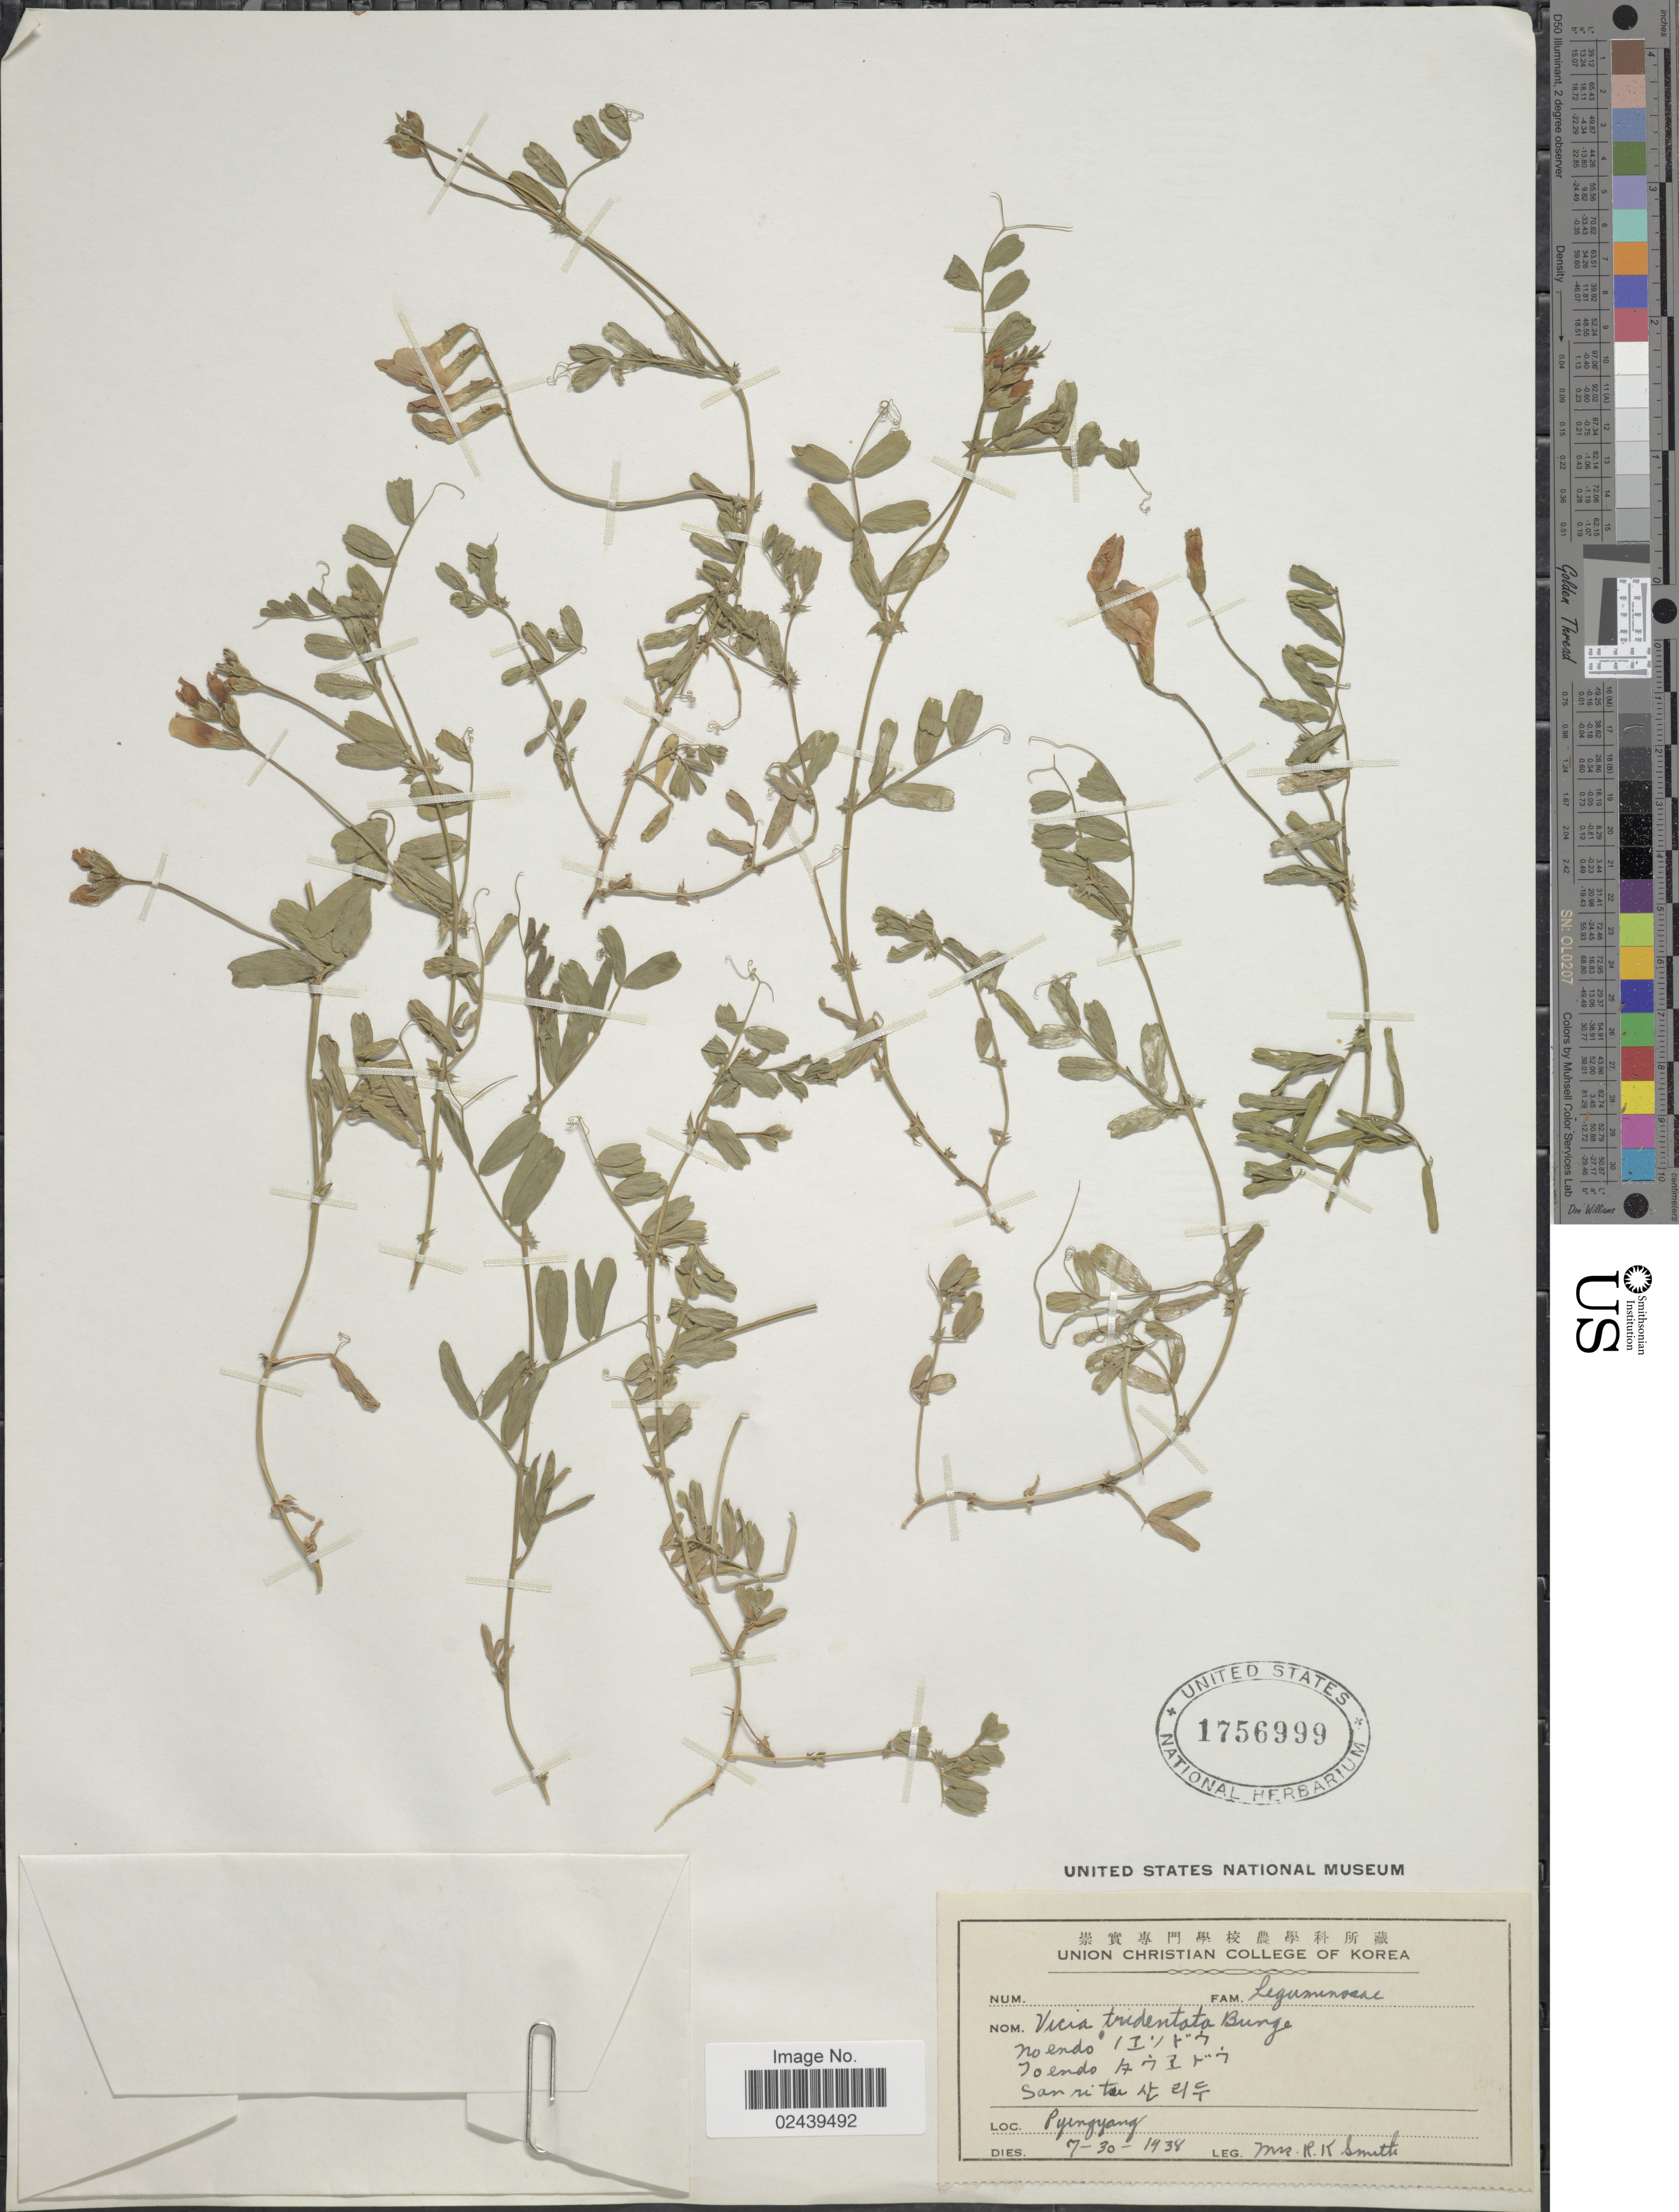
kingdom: Plantae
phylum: Tracheophyta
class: Magnoliopsida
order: Fabales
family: Fabaceae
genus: Vicia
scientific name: Vicia americana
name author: Muhl. ex Willd.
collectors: R. Smith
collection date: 1938-07-30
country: North Korea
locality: Pyengyang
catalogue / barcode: US 1756999